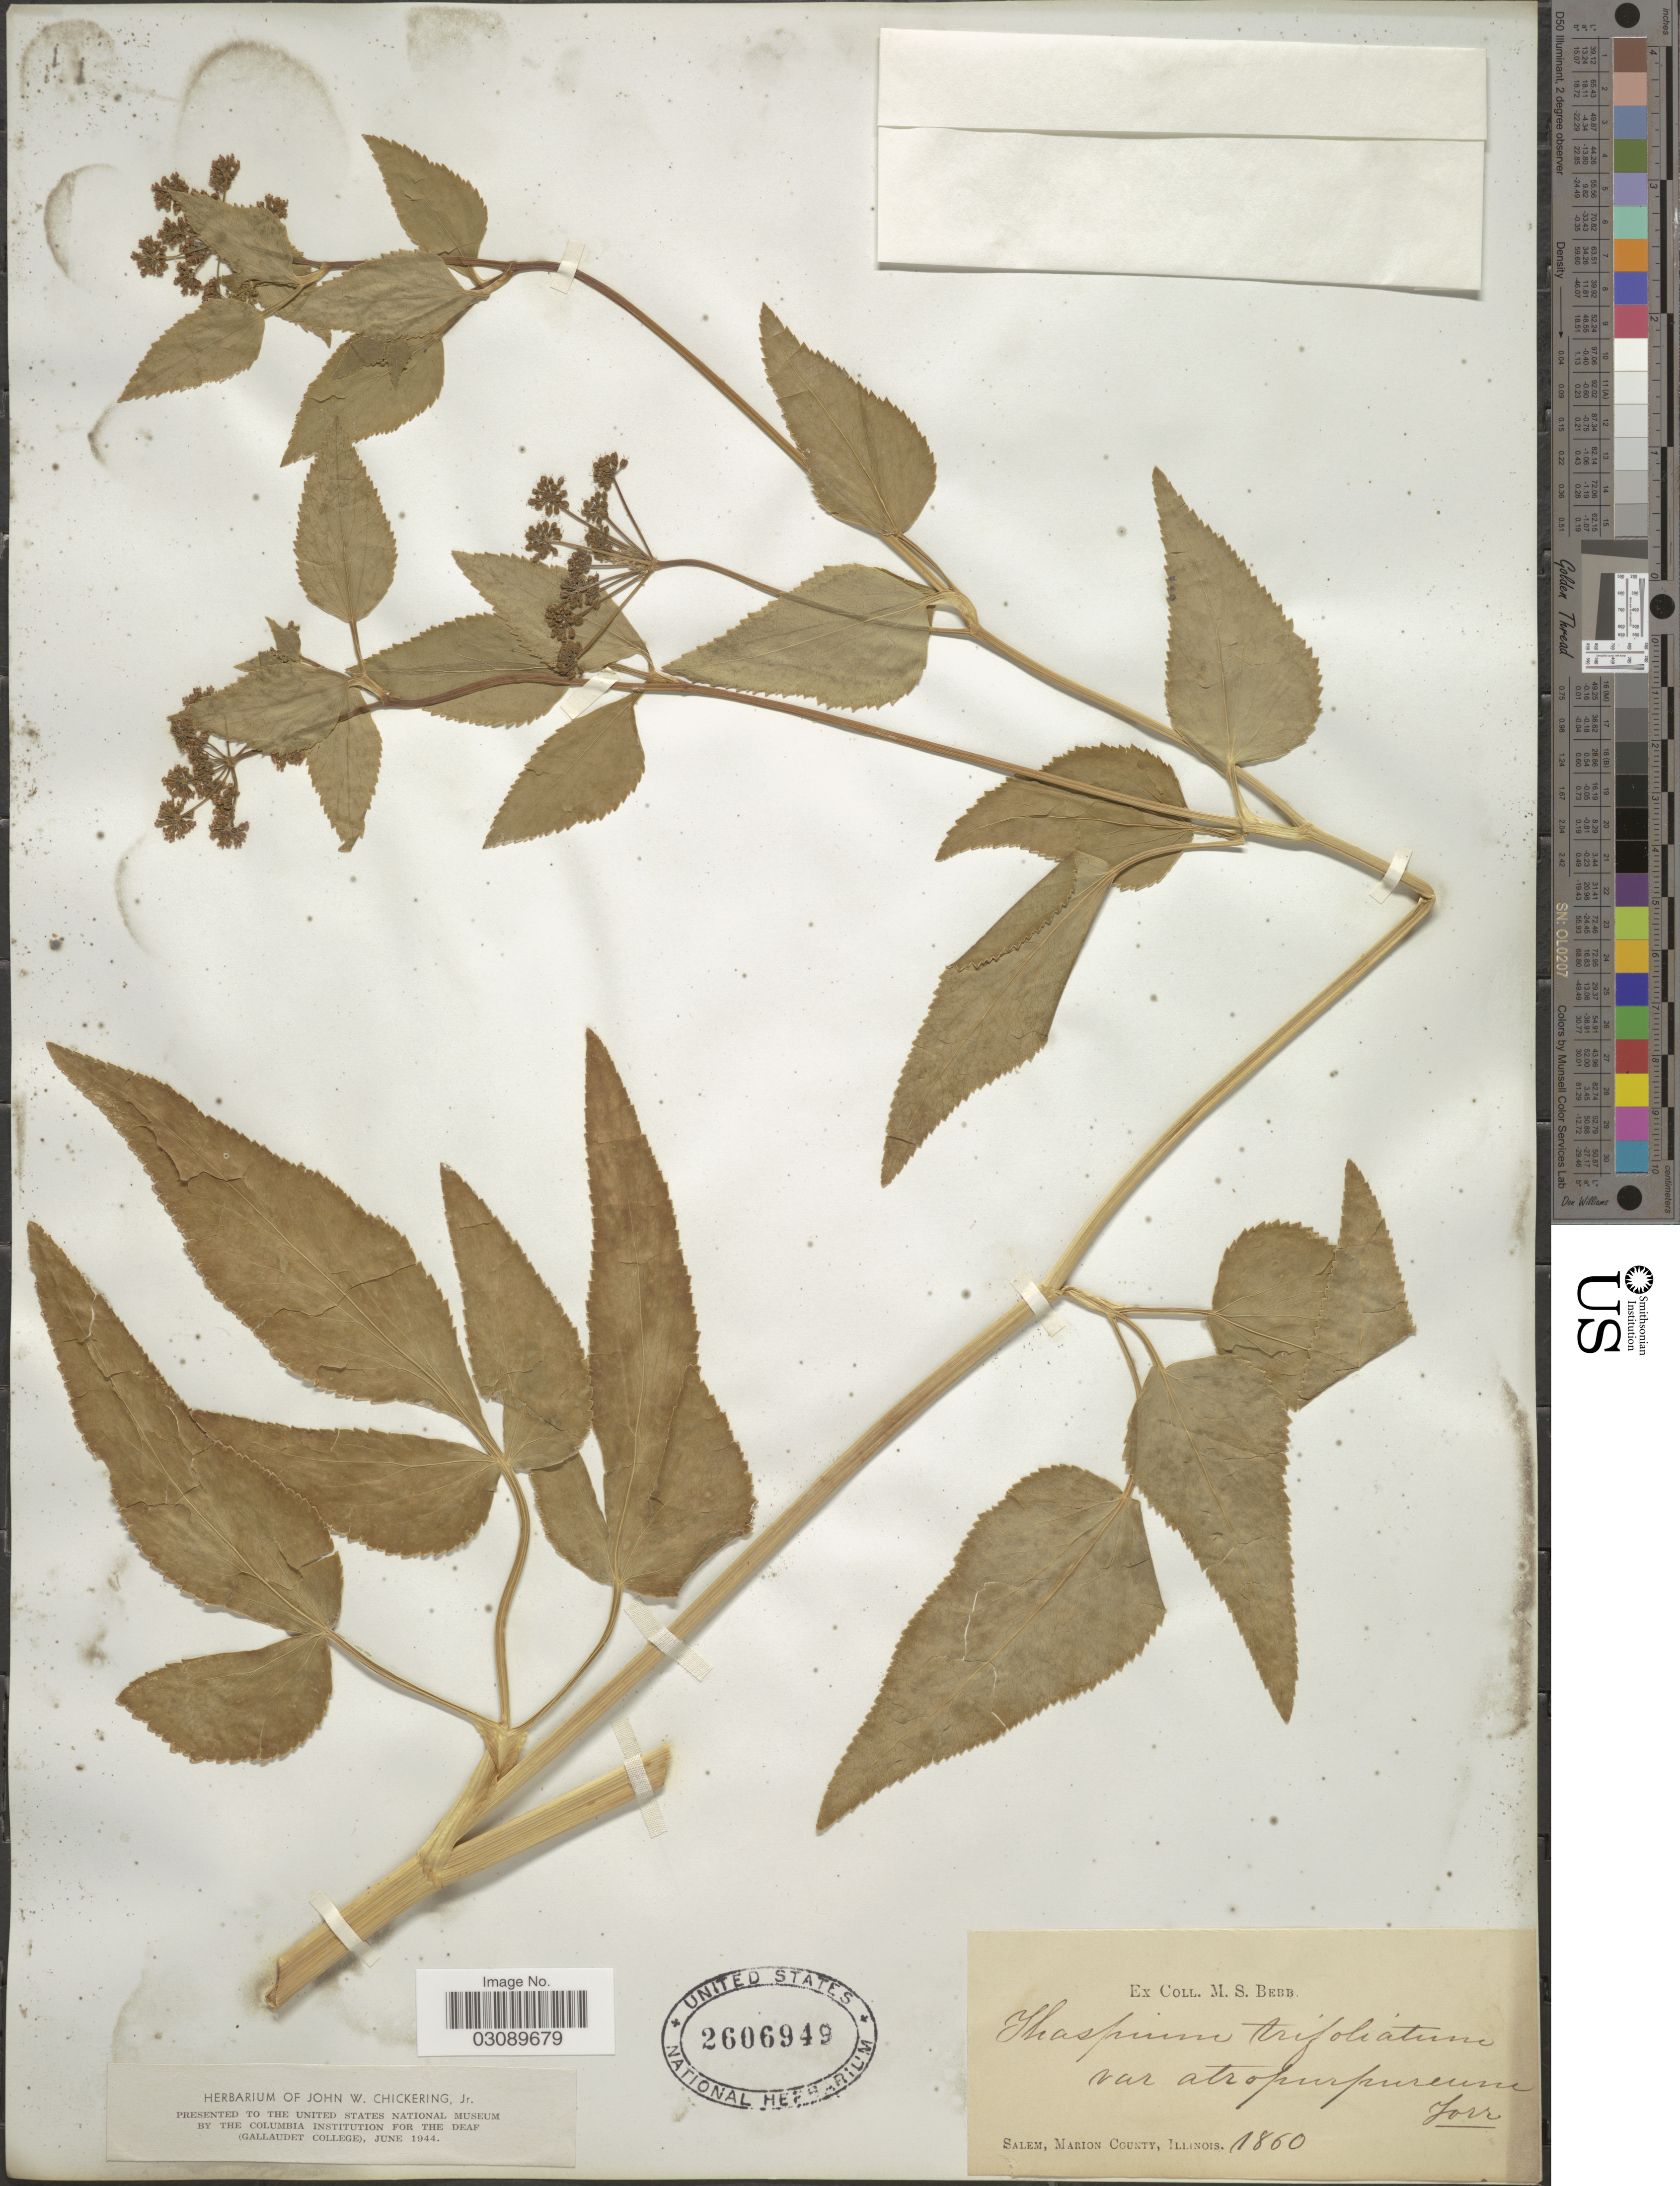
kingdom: Plantae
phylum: Tracheophyta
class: Magnoliopsida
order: Apiales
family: Apiaceae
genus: Thaspium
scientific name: Thaspium trifoliatum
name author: (L.) A. Gray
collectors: ex Herb. M. S. Bebb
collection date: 1860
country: United States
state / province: Illinois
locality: Salem, Marion County.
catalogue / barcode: US 2606949